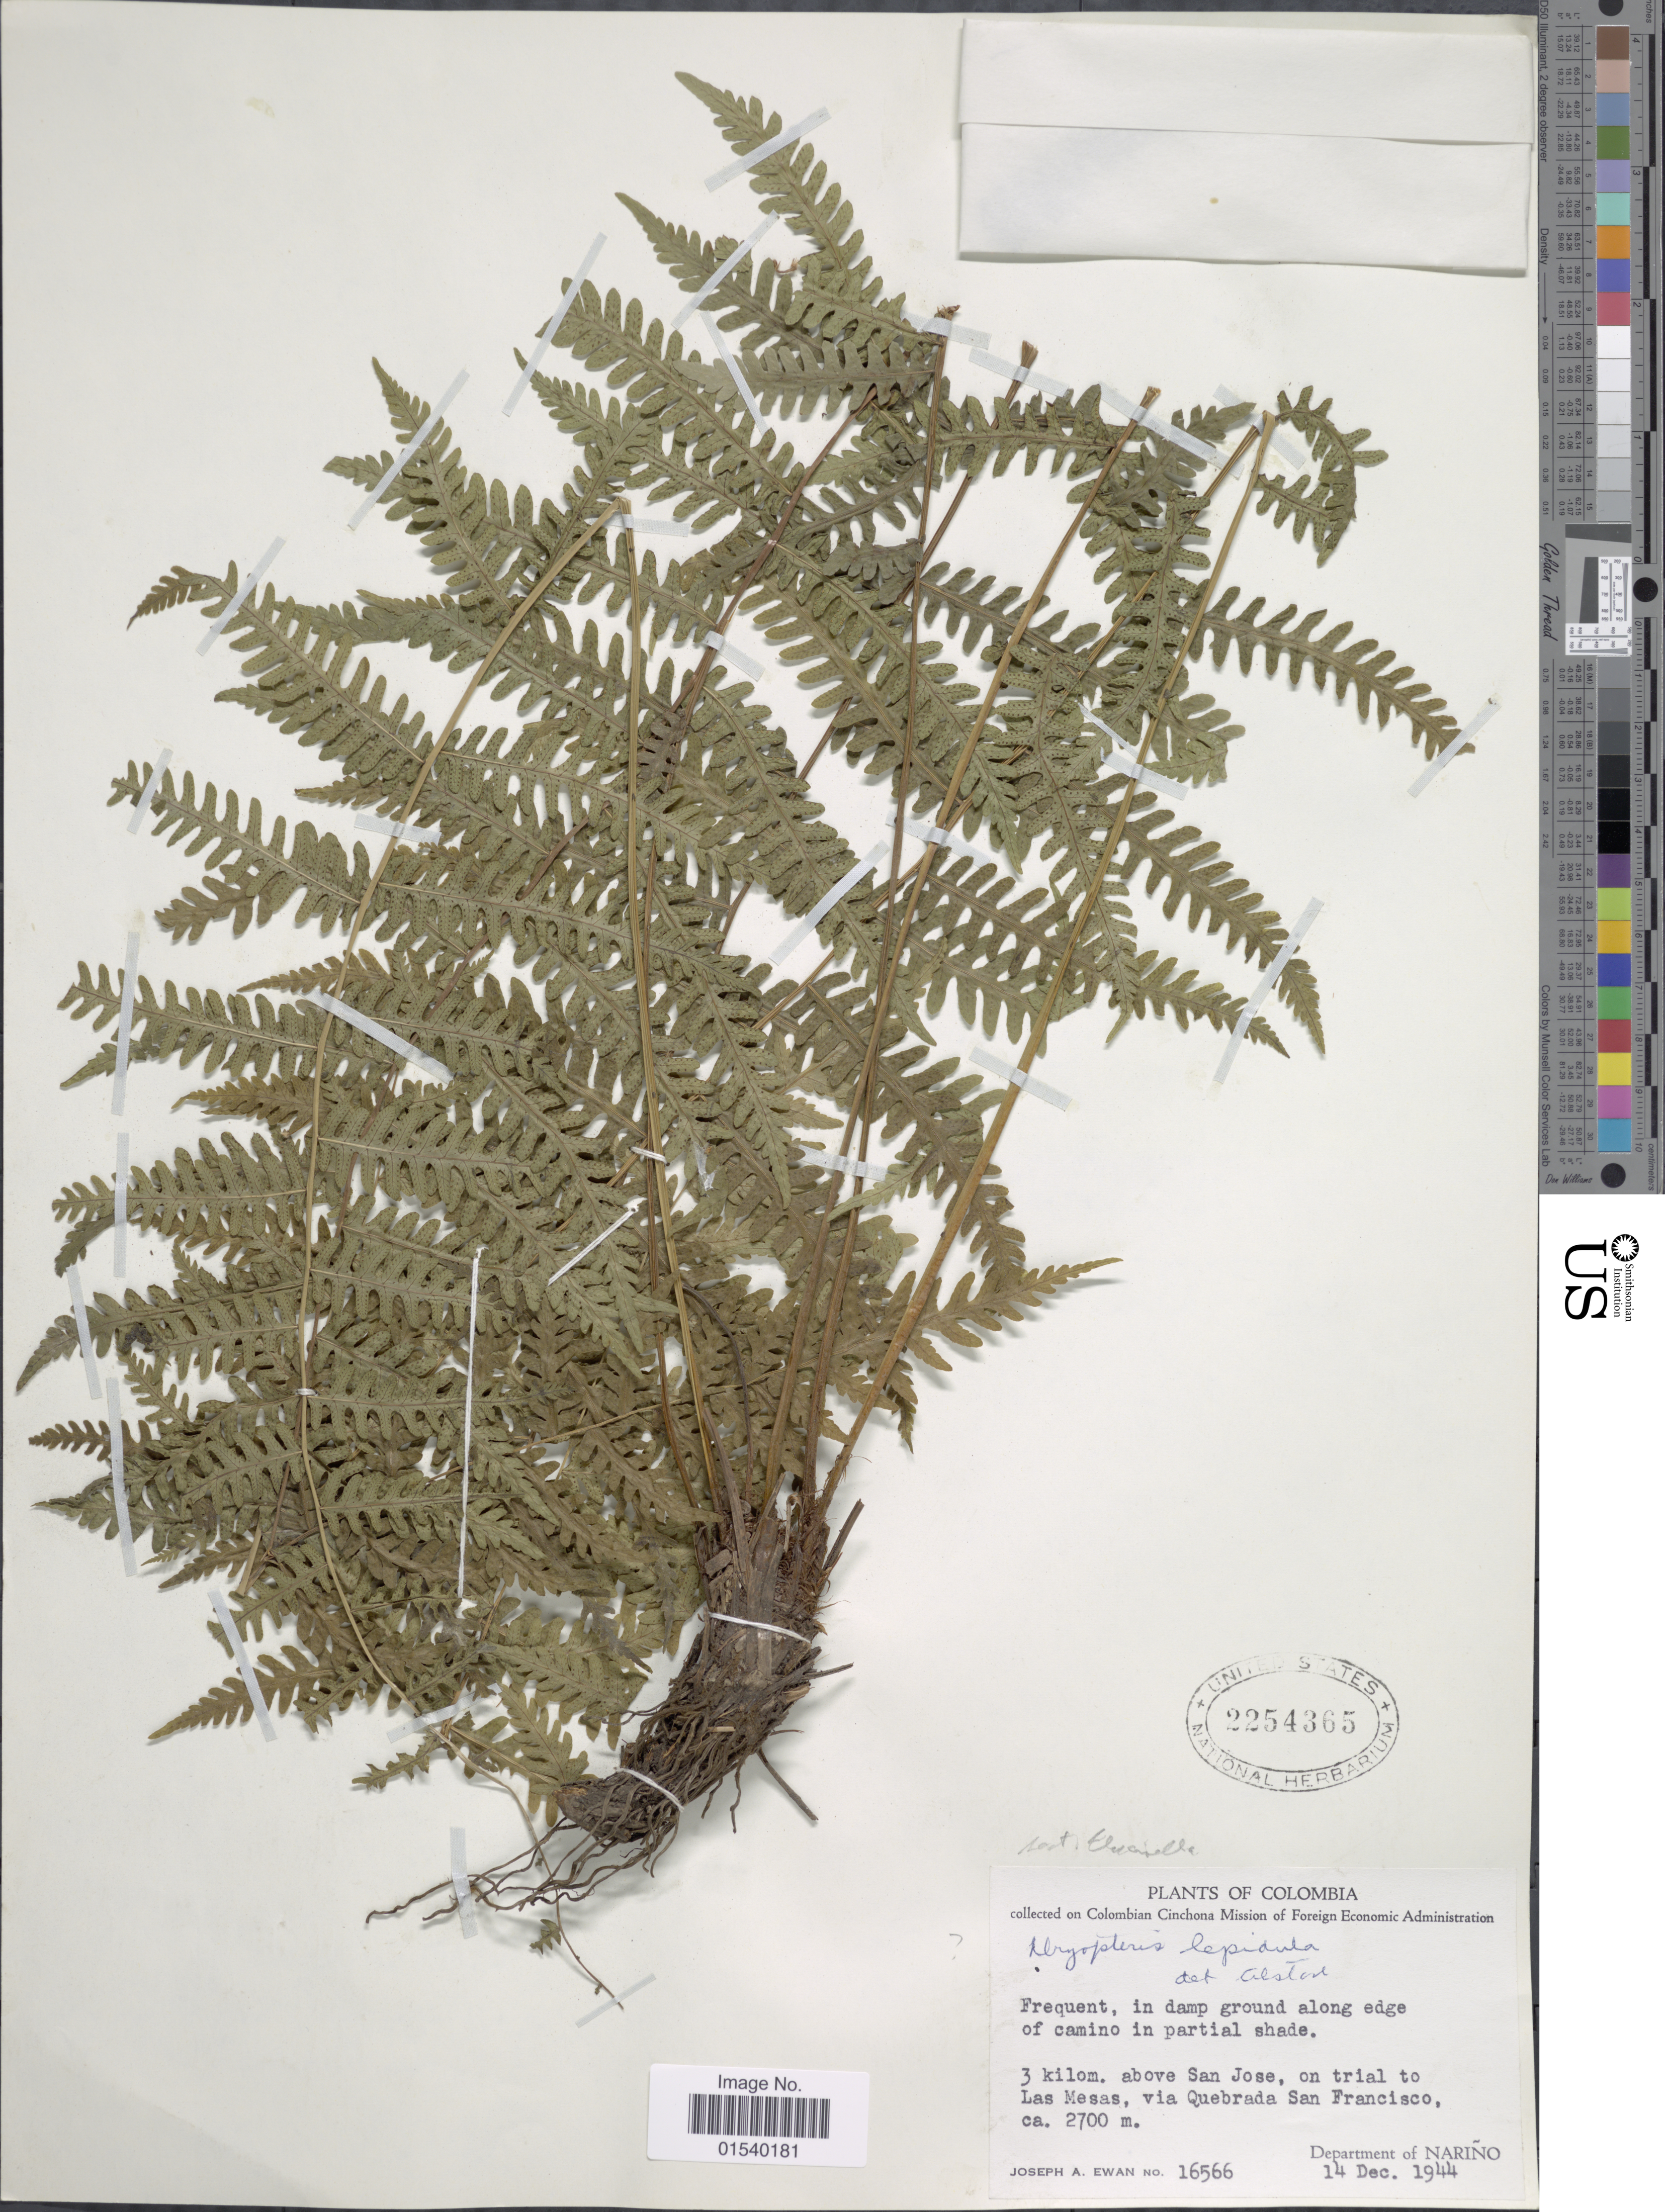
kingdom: Plantae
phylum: Tracheophyta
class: Polypodiopsida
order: Polypodiales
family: Thelypteridaceae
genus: Amauropelta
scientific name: Amauropelta lepidula (Hieron.) comb. nov., ined 2015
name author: (Hieron.)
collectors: J. A. Ewan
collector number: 16566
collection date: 1944-12-14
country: Colombia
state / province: Nariño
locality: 3 kilom. above San Jose, on trail to Las Mesas, via Quebrada San Francisco, Department of Nariño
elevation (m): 2700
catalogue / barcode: US 2254365